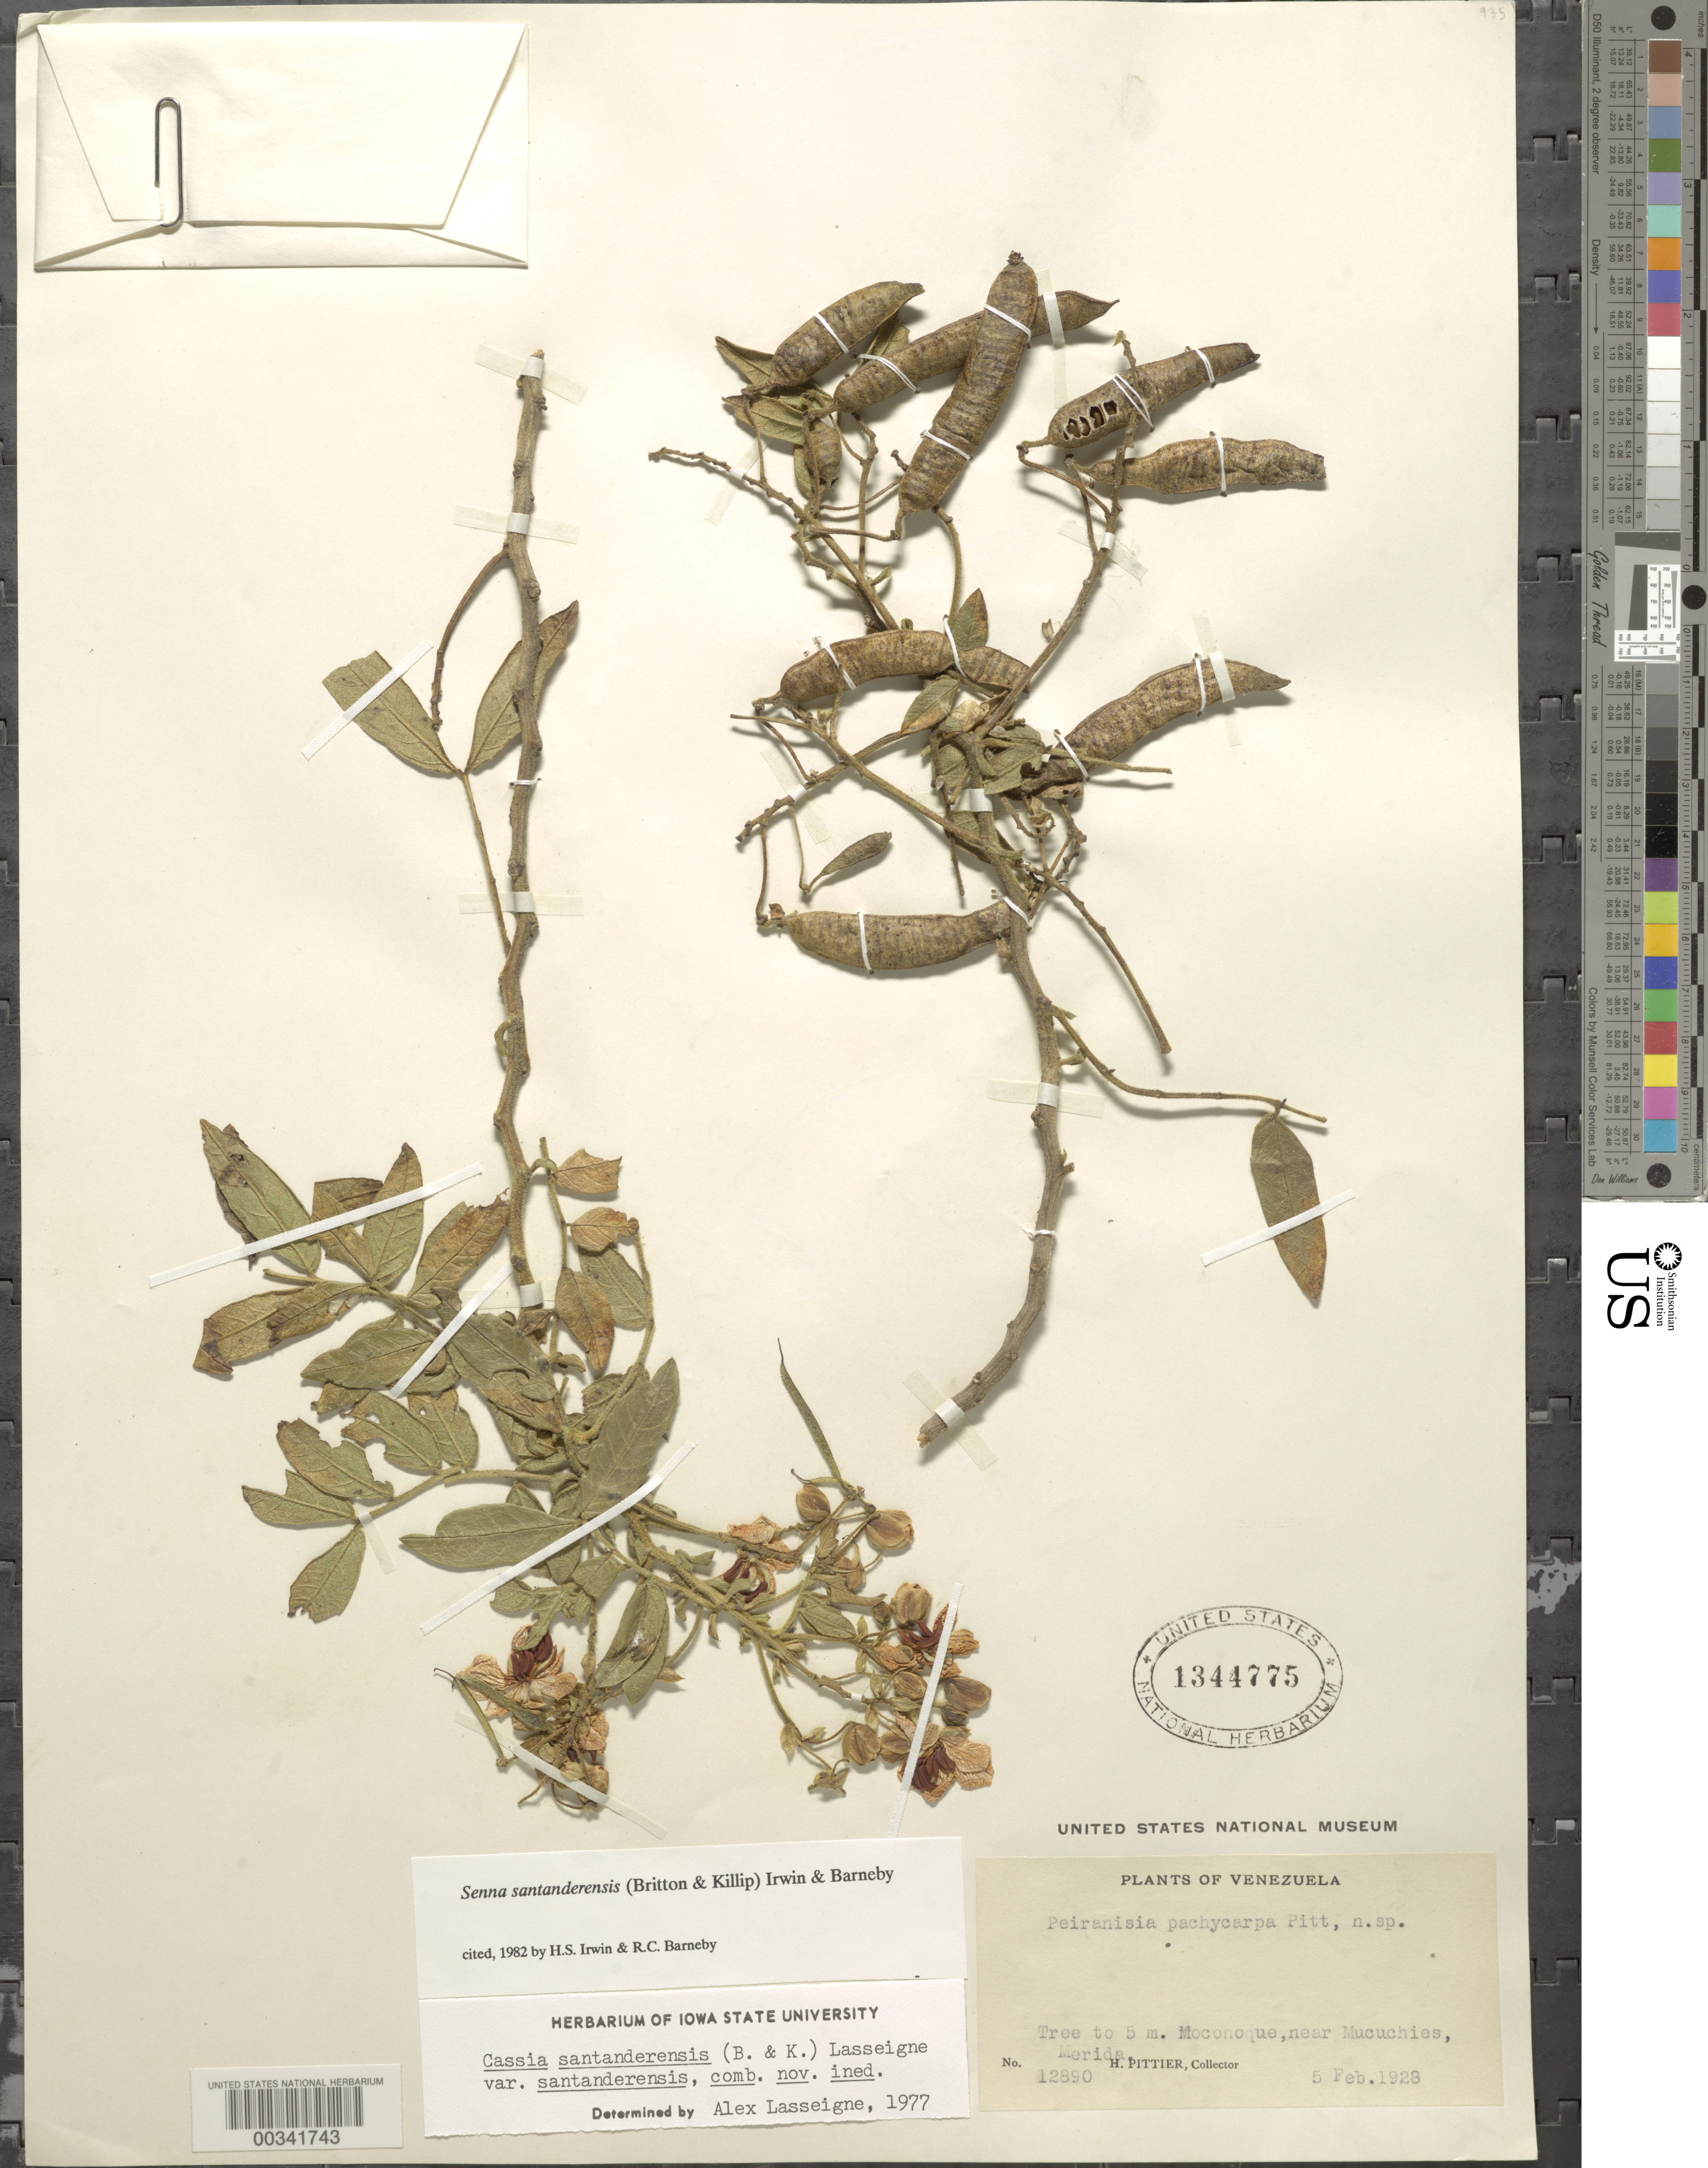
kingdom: Plantae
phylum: Tracheophyta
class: Magnoliopsida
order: Fabales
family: Fabaceae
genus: Senna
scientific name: Senna santanderensis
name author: (Britton & Killip) H.S. Irwin & Barneby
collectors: H. F. Pittier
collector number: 12890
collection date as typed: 05 Feb 1928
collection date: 1928-02-05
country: Venezuela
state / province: Mérida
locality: Moconoque, near mucuchies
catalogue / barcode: US 1344775